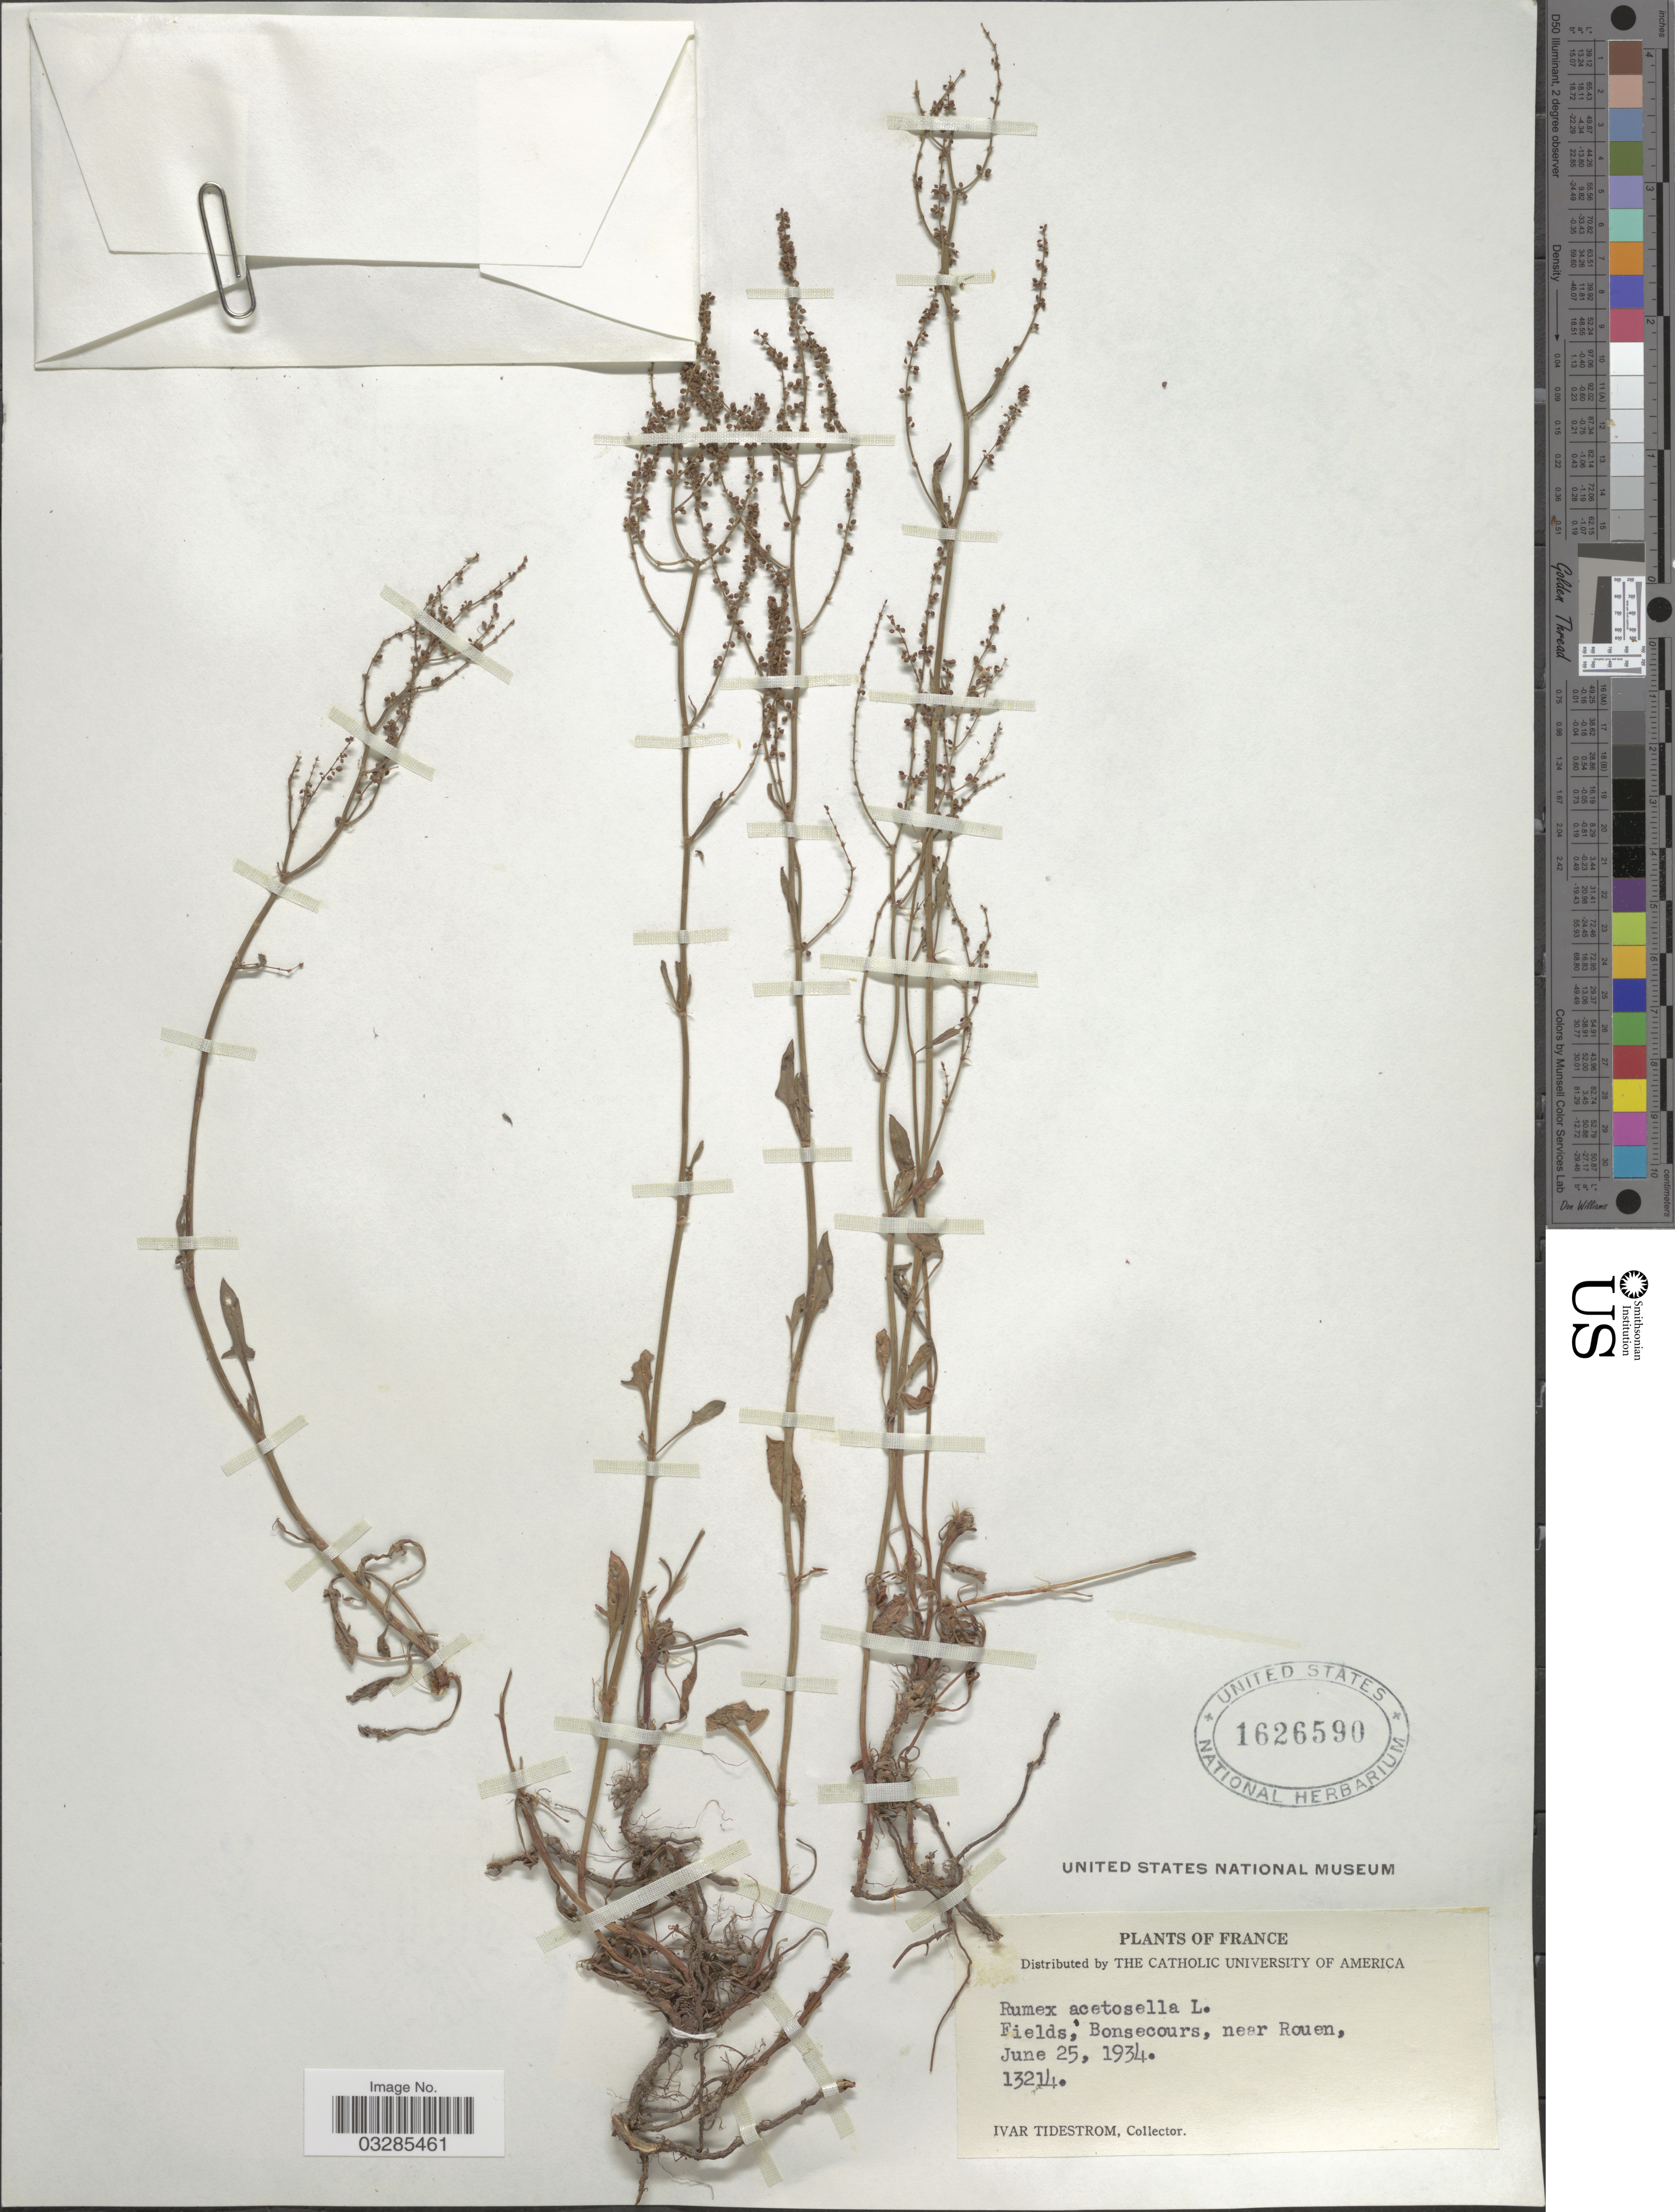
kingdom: Plantae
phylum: Tracheophyta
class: Magnoliopsida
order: Caryophyllales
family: Polygonaceae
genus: Rumex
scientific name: Rumex acetosella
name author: L.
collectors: I. F. Tidestrom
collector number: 13214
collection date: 1934-06-25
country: France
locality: Fields; Bonsecours, near Rouen.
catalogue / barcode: US 1626590